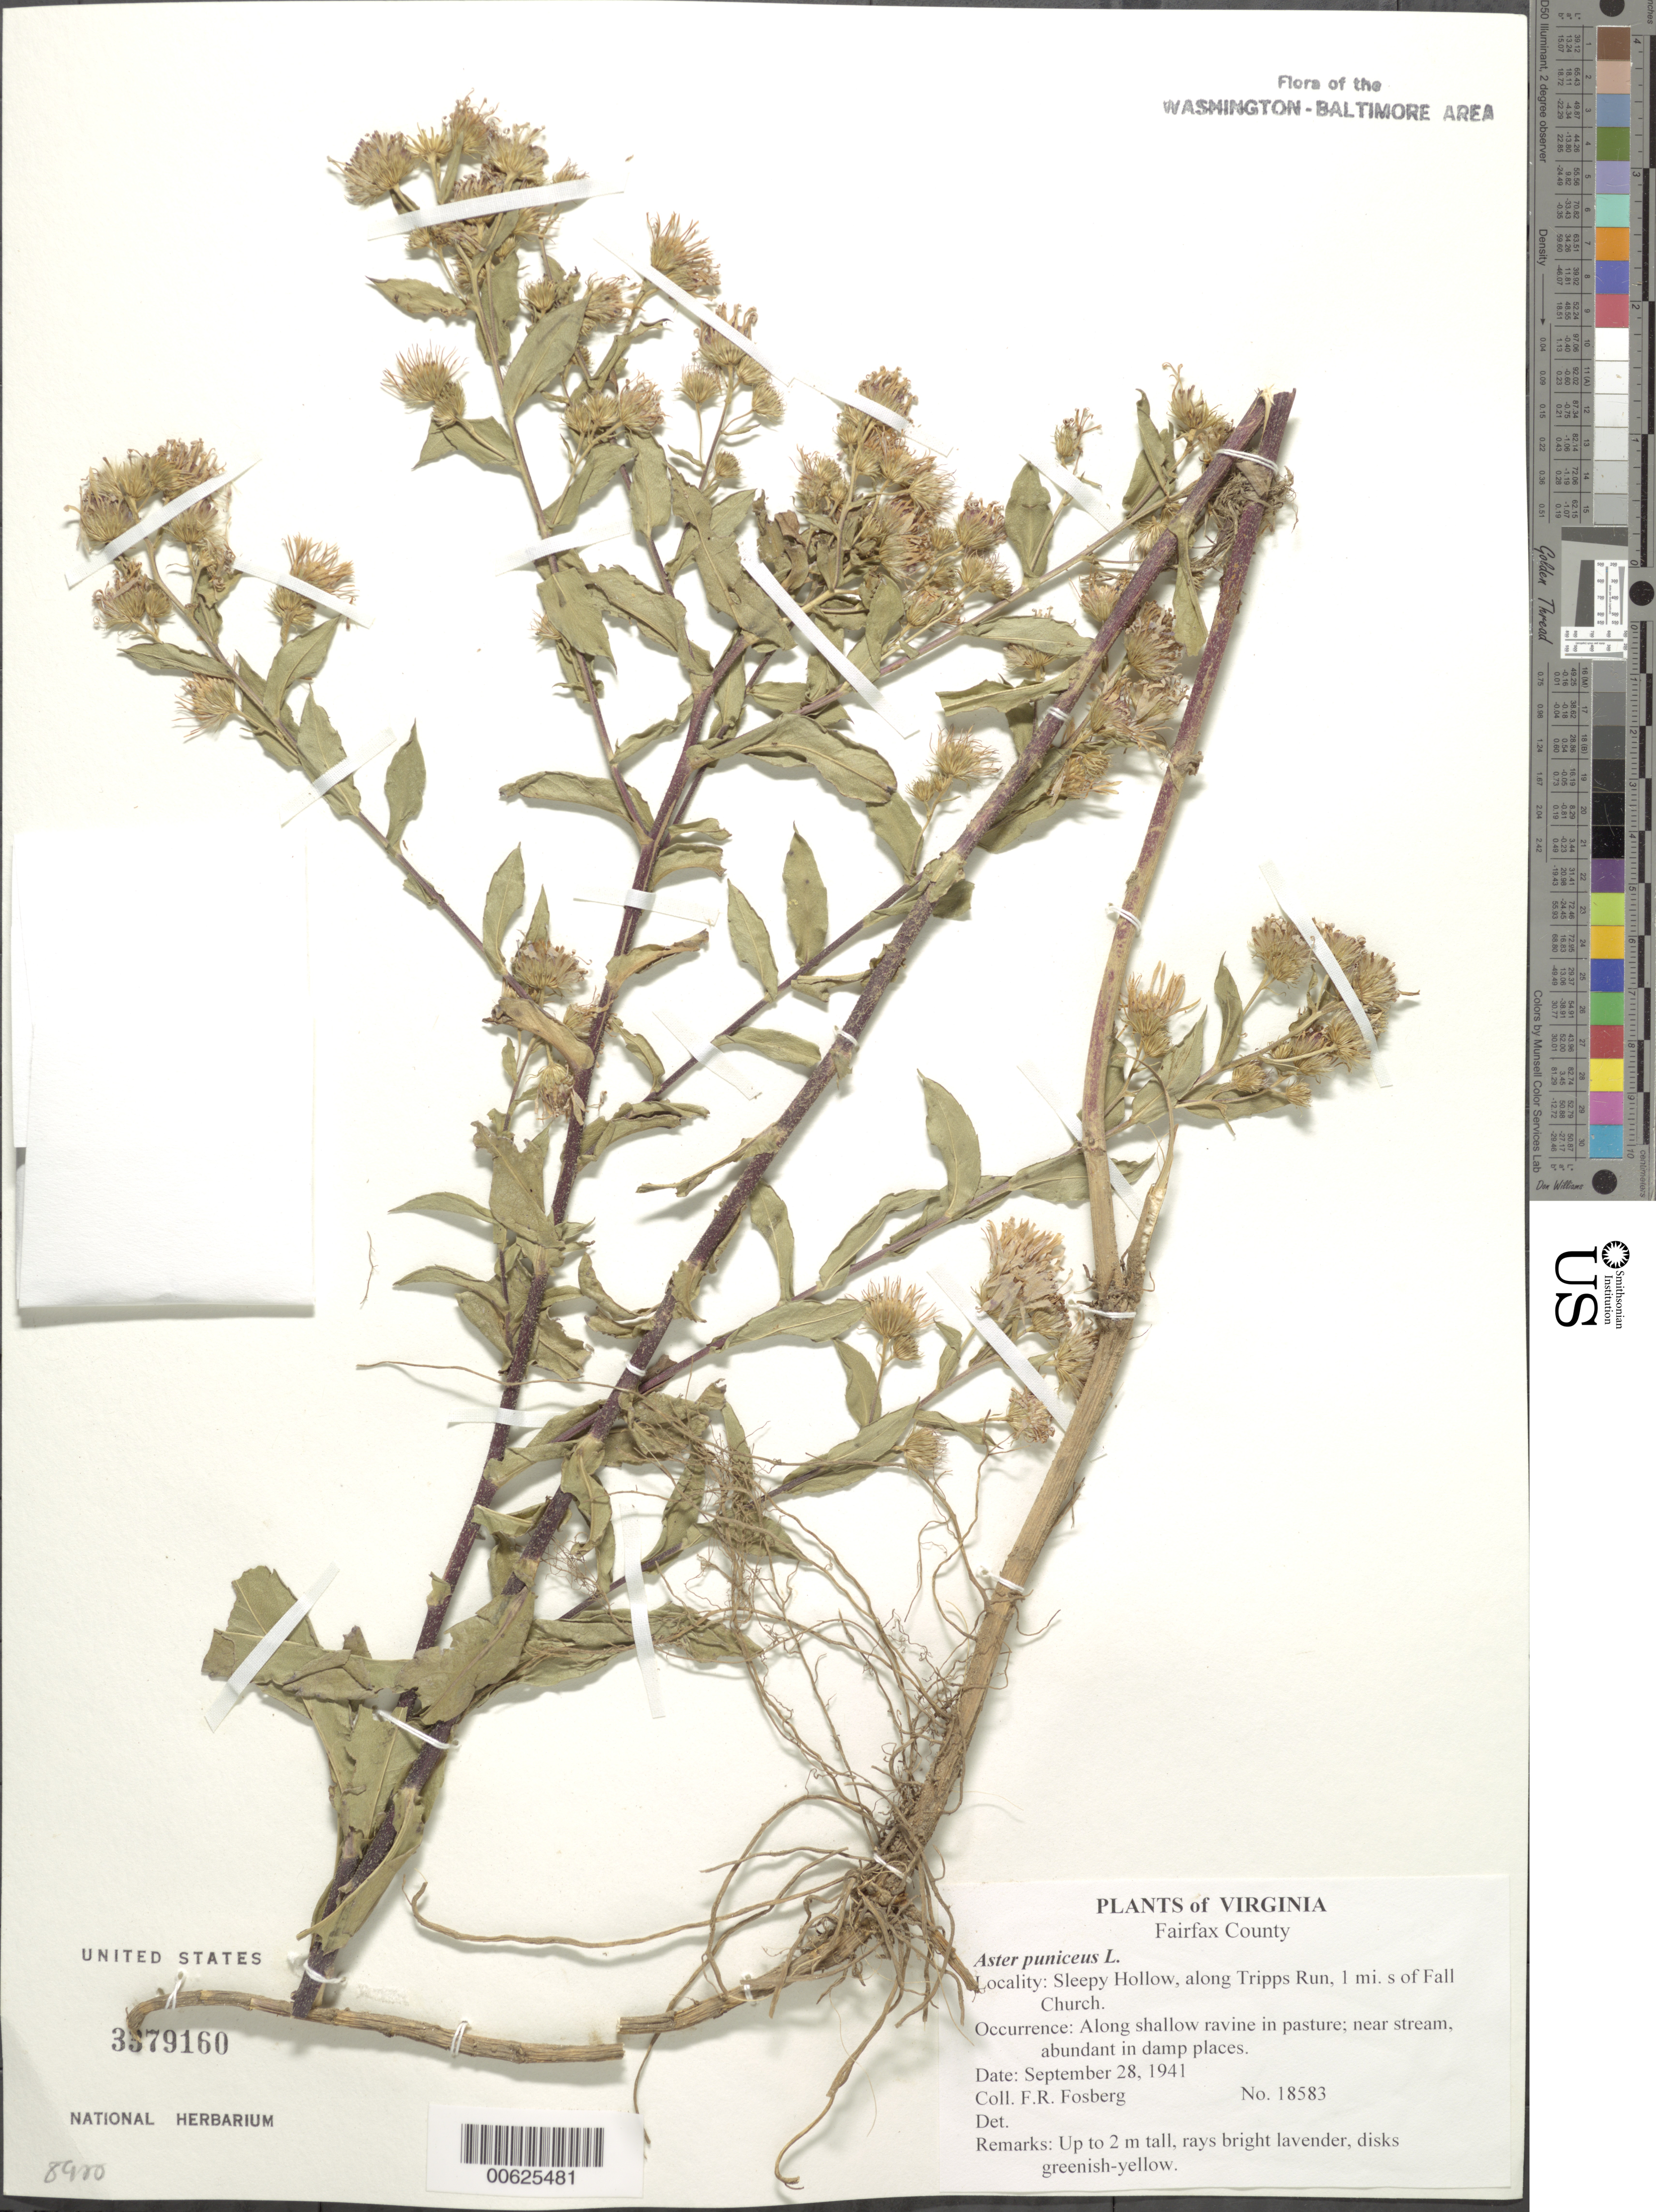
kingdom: Plantae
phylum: Tracheophyta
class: Magnoliopsida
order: Asterales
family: Asteraceae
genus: Symphyotrichum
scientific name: Symphyotrichum puniceum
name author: (L.) Á. Löve & D. Löve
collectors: F. R. Fosberg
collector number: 18583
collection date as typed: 28 Sep 1941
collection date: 1941-09-28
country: United States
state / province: Virginia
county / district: Fairfax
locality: Sleepy Hollow, along Tripps Run, 1 mi. S of Falls Church.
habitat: Along shallow ravine in pasture; near stream, abundant in damp places.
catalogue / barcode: US 3379160